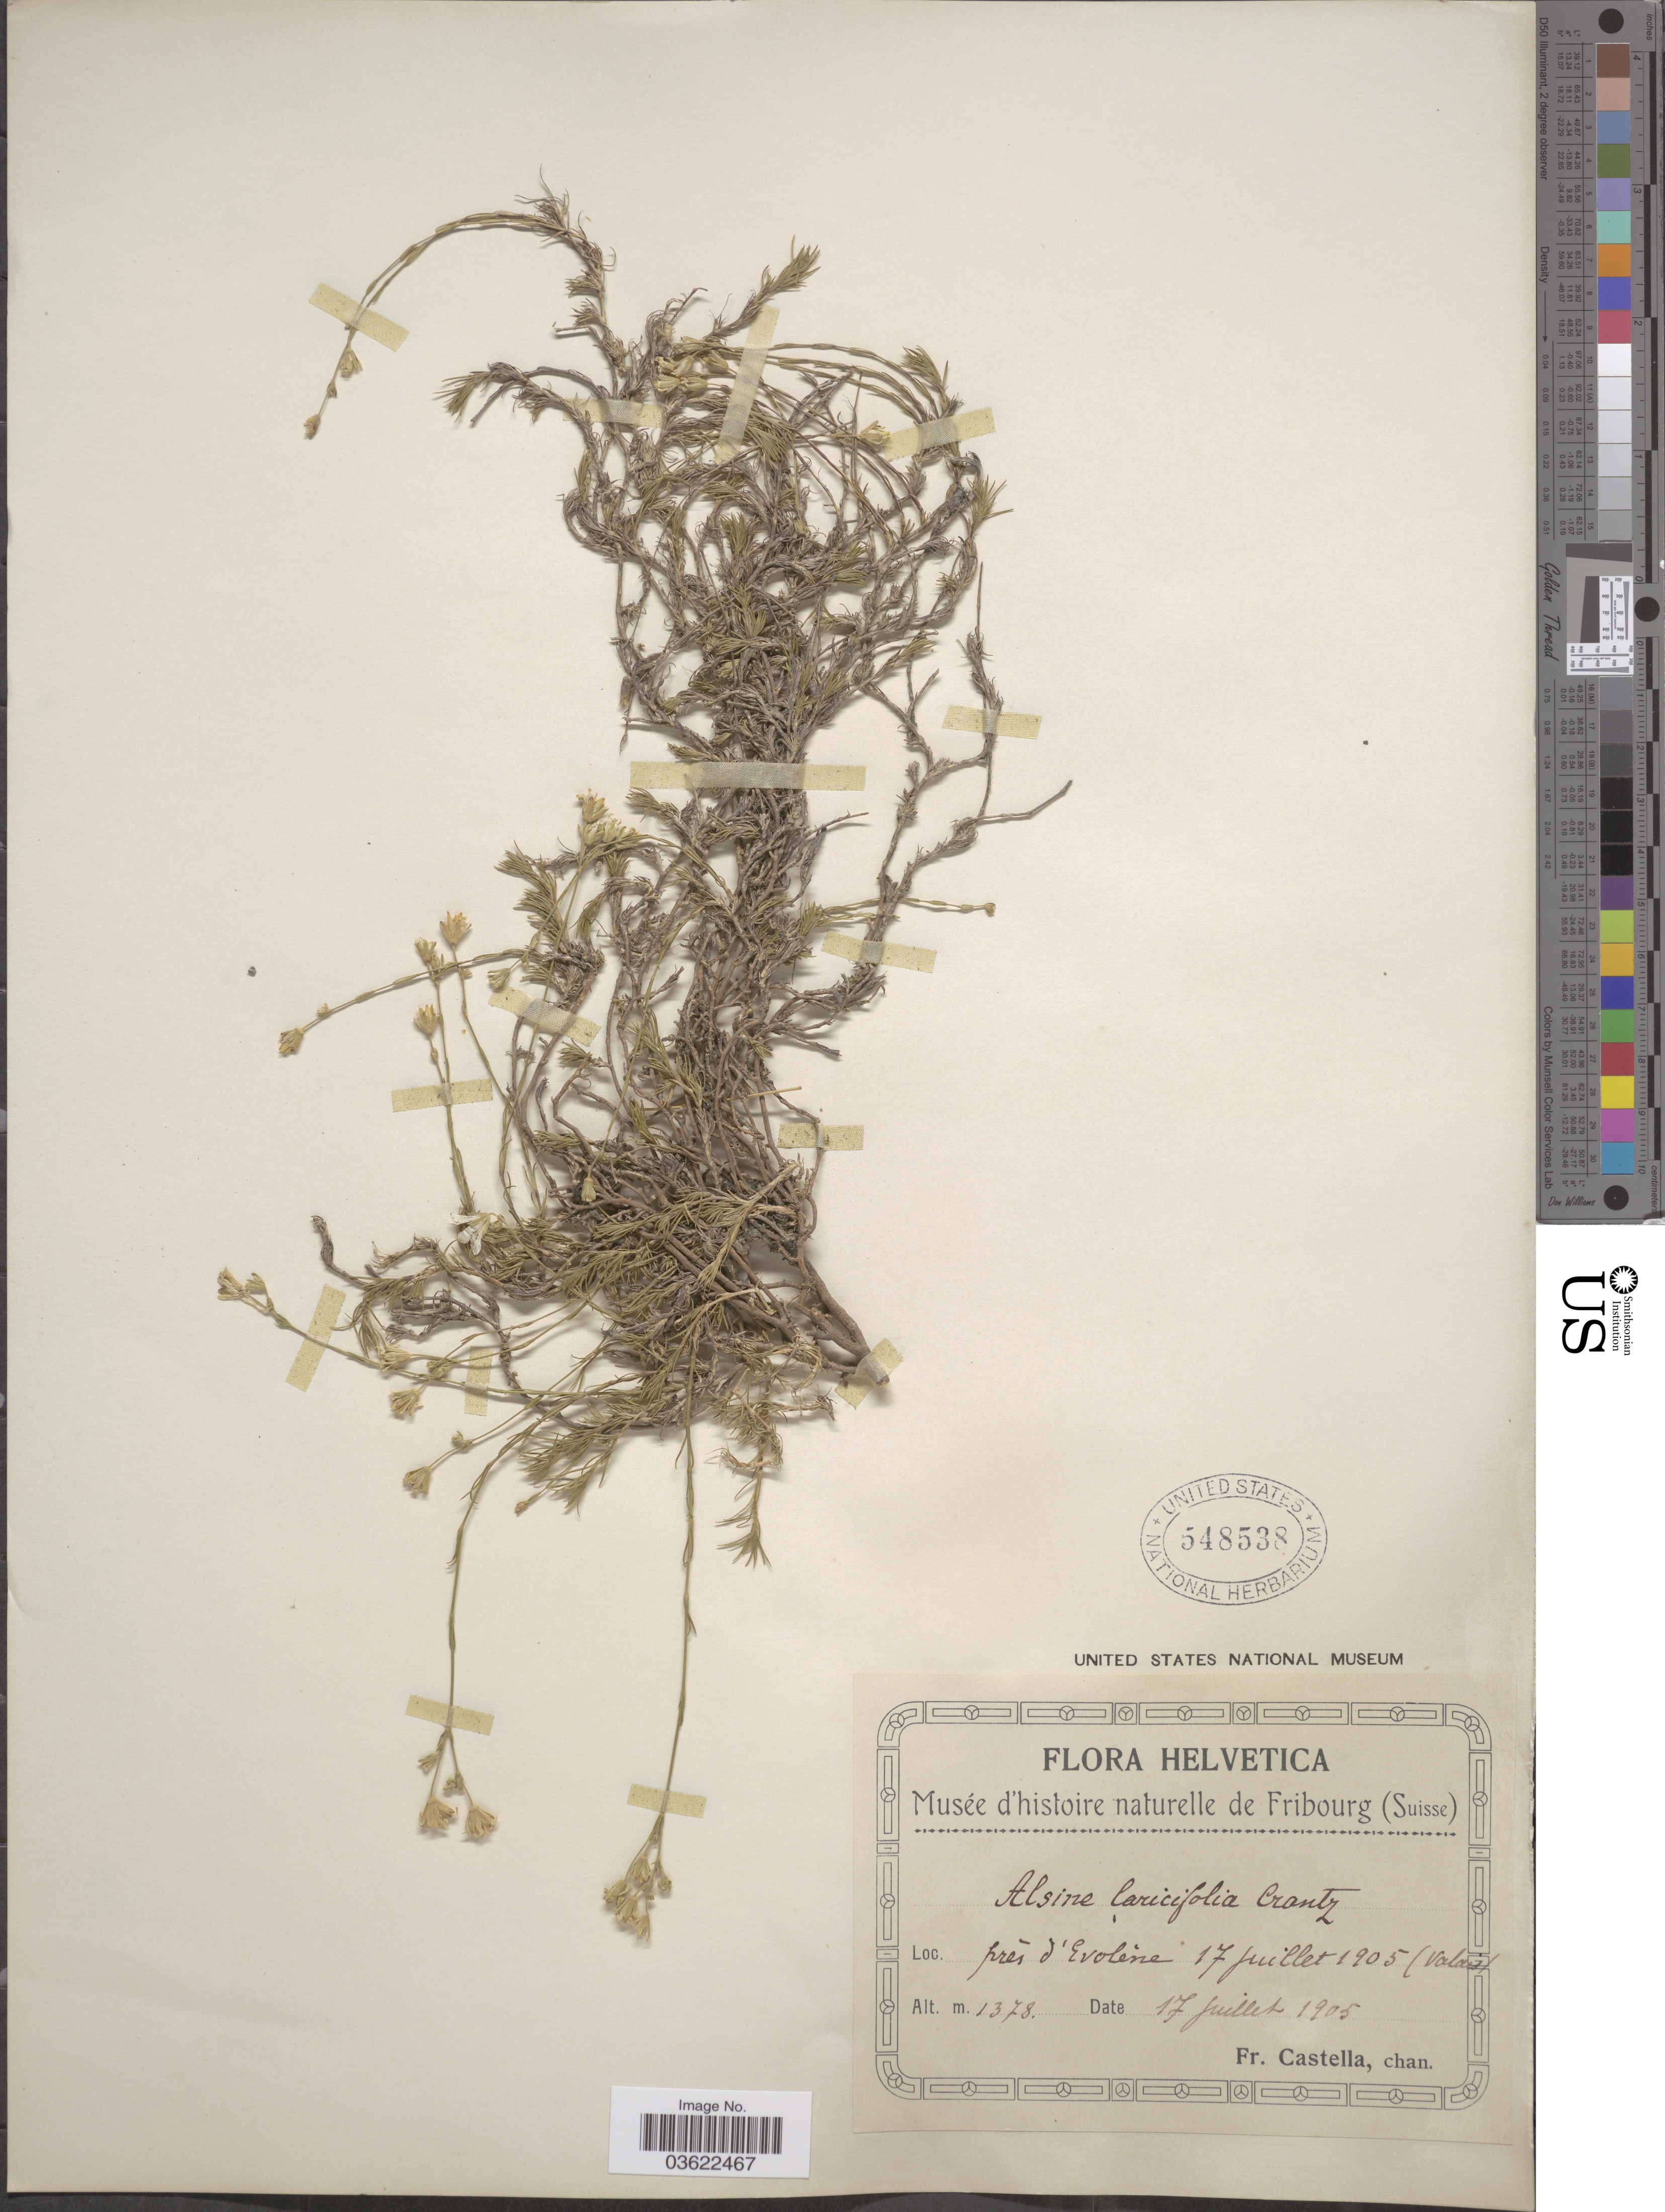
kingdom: Plantae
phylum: Tracheophyta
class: Magnoliopsida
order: Caryophyllales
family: Caryophyllaceae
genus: Cherleria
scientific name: Cherleria laricifolia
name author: (L.) Iamonico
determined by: Strong, Mark T., (BOT), Smithsonian Institution - National Museum of Natural History (UNITED STATES)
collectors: Fr. Castella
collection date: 1905-07-17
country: Switzerland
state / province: Valais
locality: Helvetica. Prés d'Evoléne (Valais).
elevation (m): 1378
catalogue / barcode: US 548538